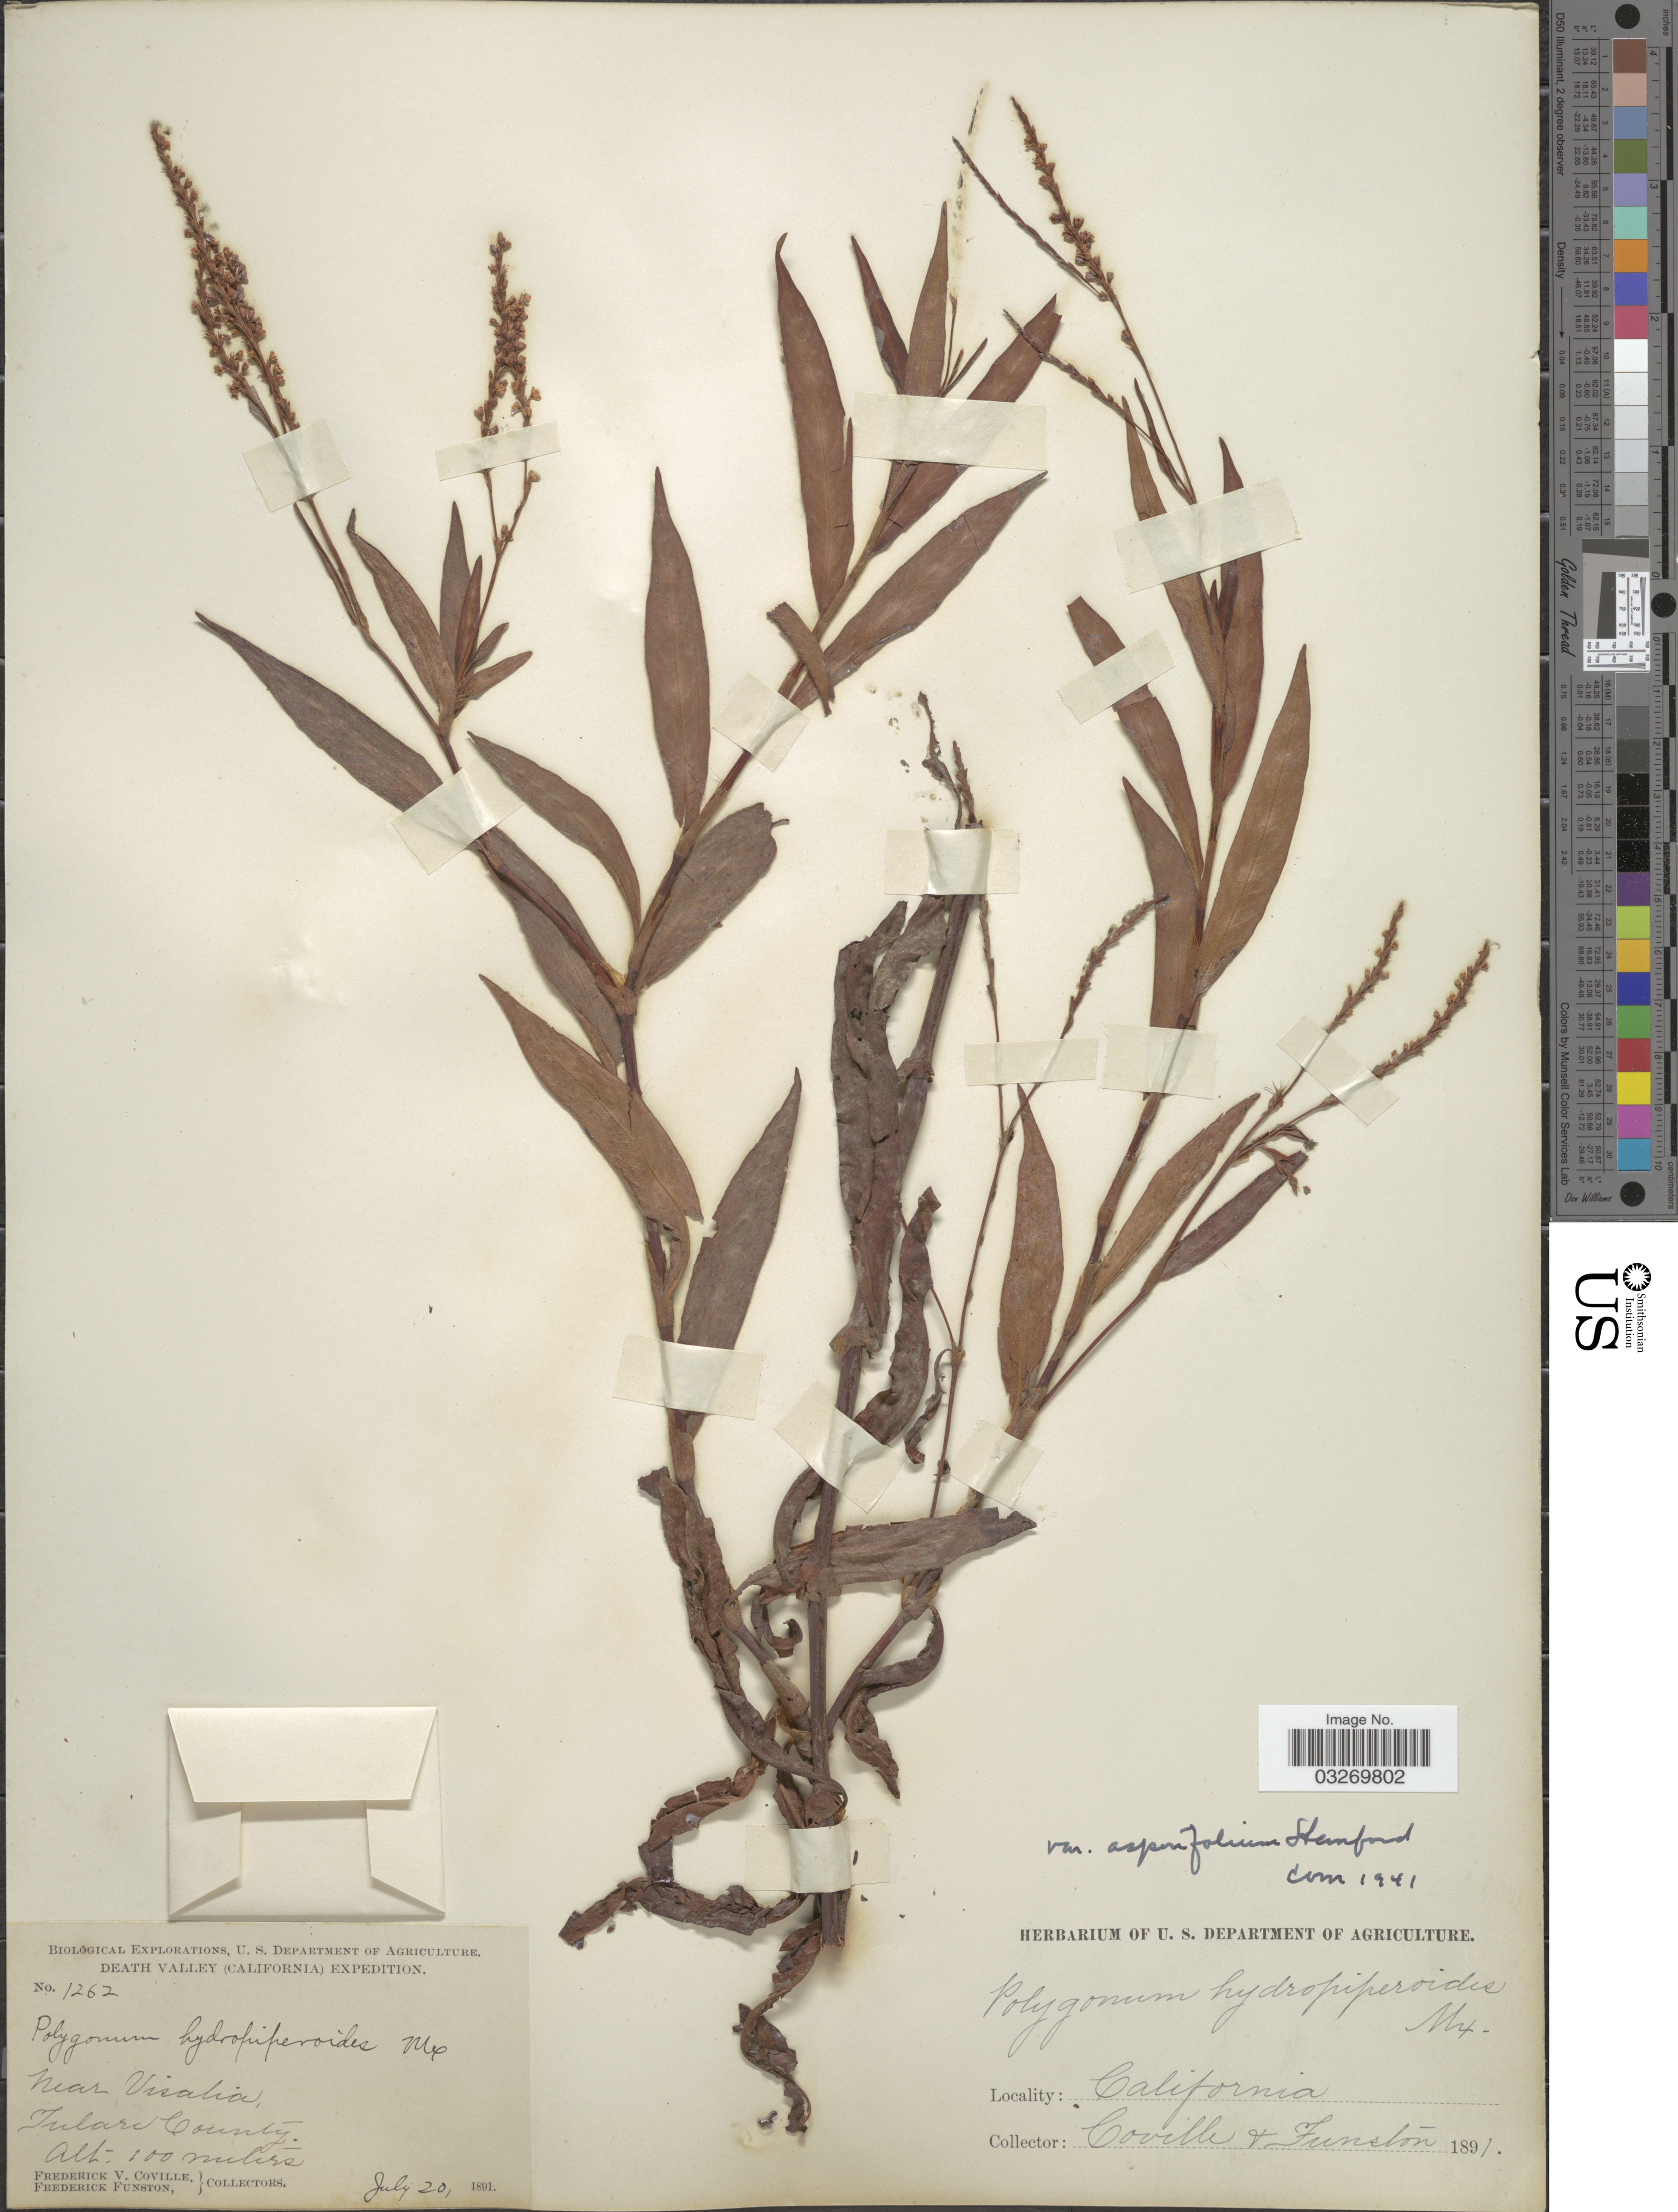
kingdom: Plantae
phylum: Tracheophyta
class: Magnoliopsida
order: Caryophyllales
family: Polygonaceae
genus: Polygonum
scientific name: Polygonum hydropiperoides var. asperifolium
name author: Stanford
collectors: F. V. Coville & F. Funston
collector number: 1262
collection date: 1891-07-20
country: United States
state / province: California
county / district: Tulare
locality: Near Visalia, Tulare County.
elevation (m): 100